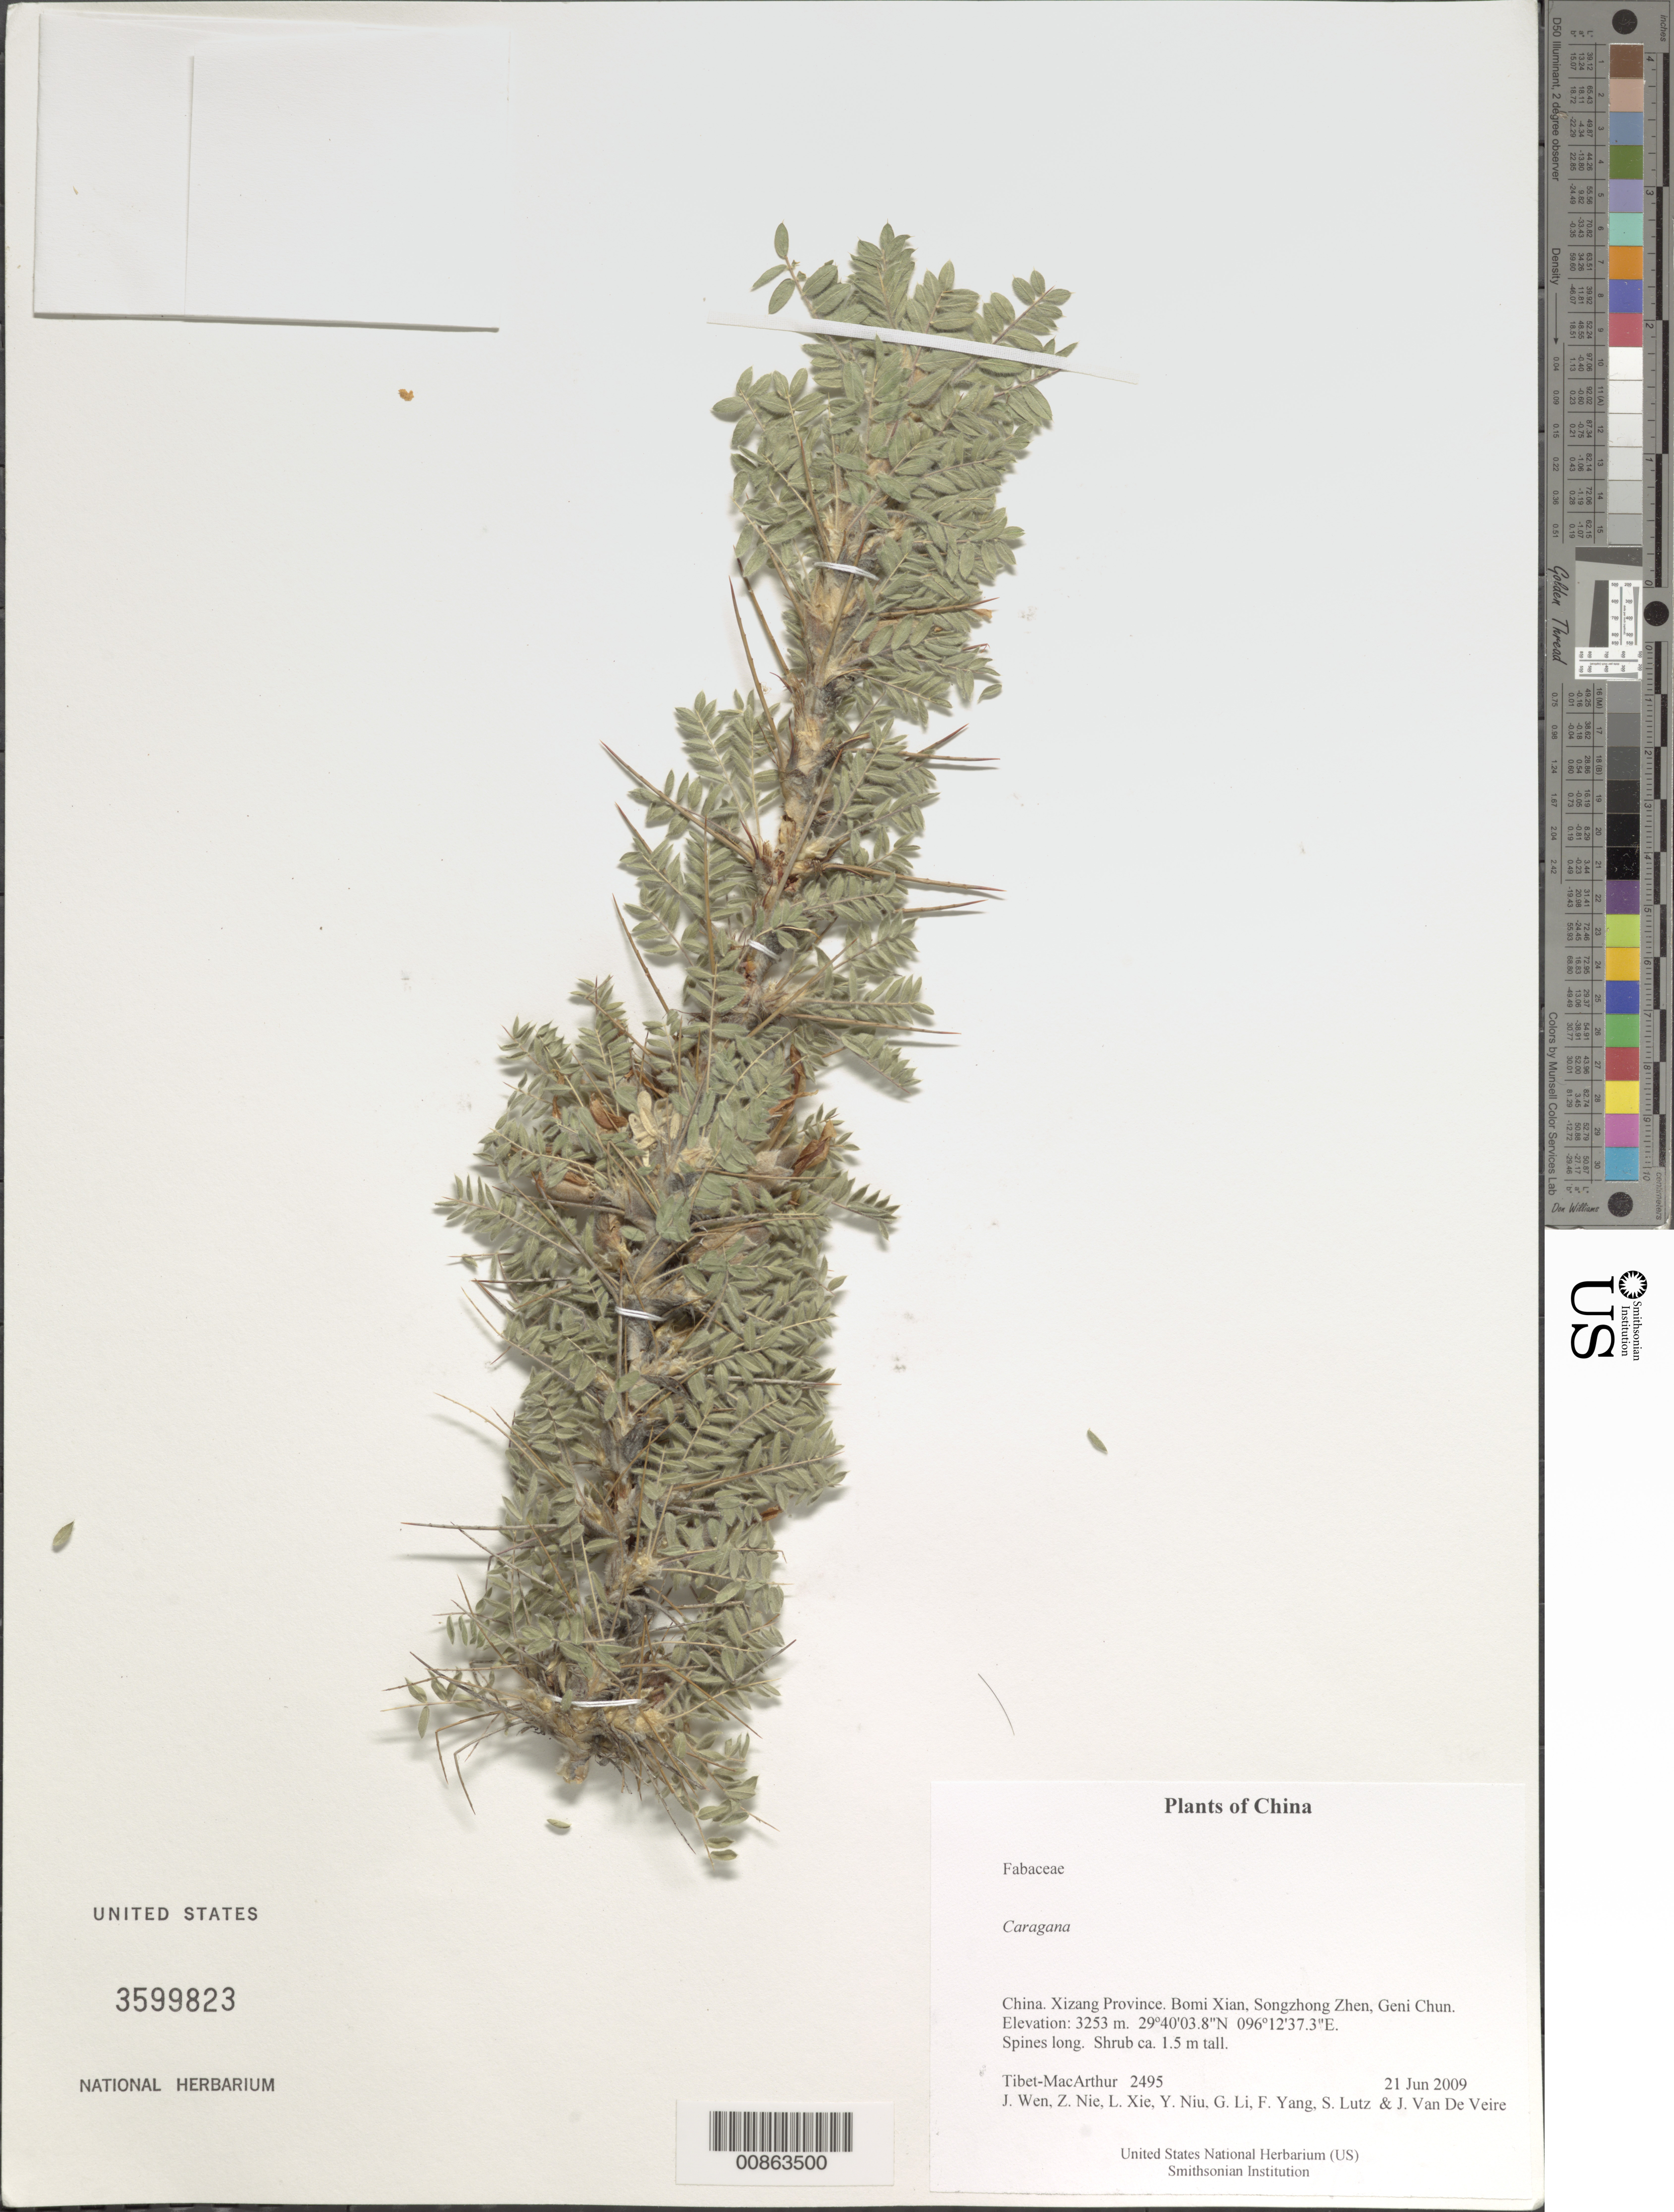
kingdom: Plantae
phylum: Tracheophyta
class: Magnoliopsida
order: Fabales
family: Fabaceae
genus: Caragana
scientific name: Caragana sp.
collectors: Tibet-MacArthur, J. Wen, Z. Nie, L. Xie, Y. Niu, G. Li, F. Yang, S. Lutz & J. Van De Veire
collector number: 2495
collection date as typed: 21 Jun 2009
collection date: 2009-06-21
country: China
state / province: Xizang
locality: Bomi Xian, Songzhong Zhen, Geni Chun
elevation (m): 3253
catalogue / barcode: US 3599823